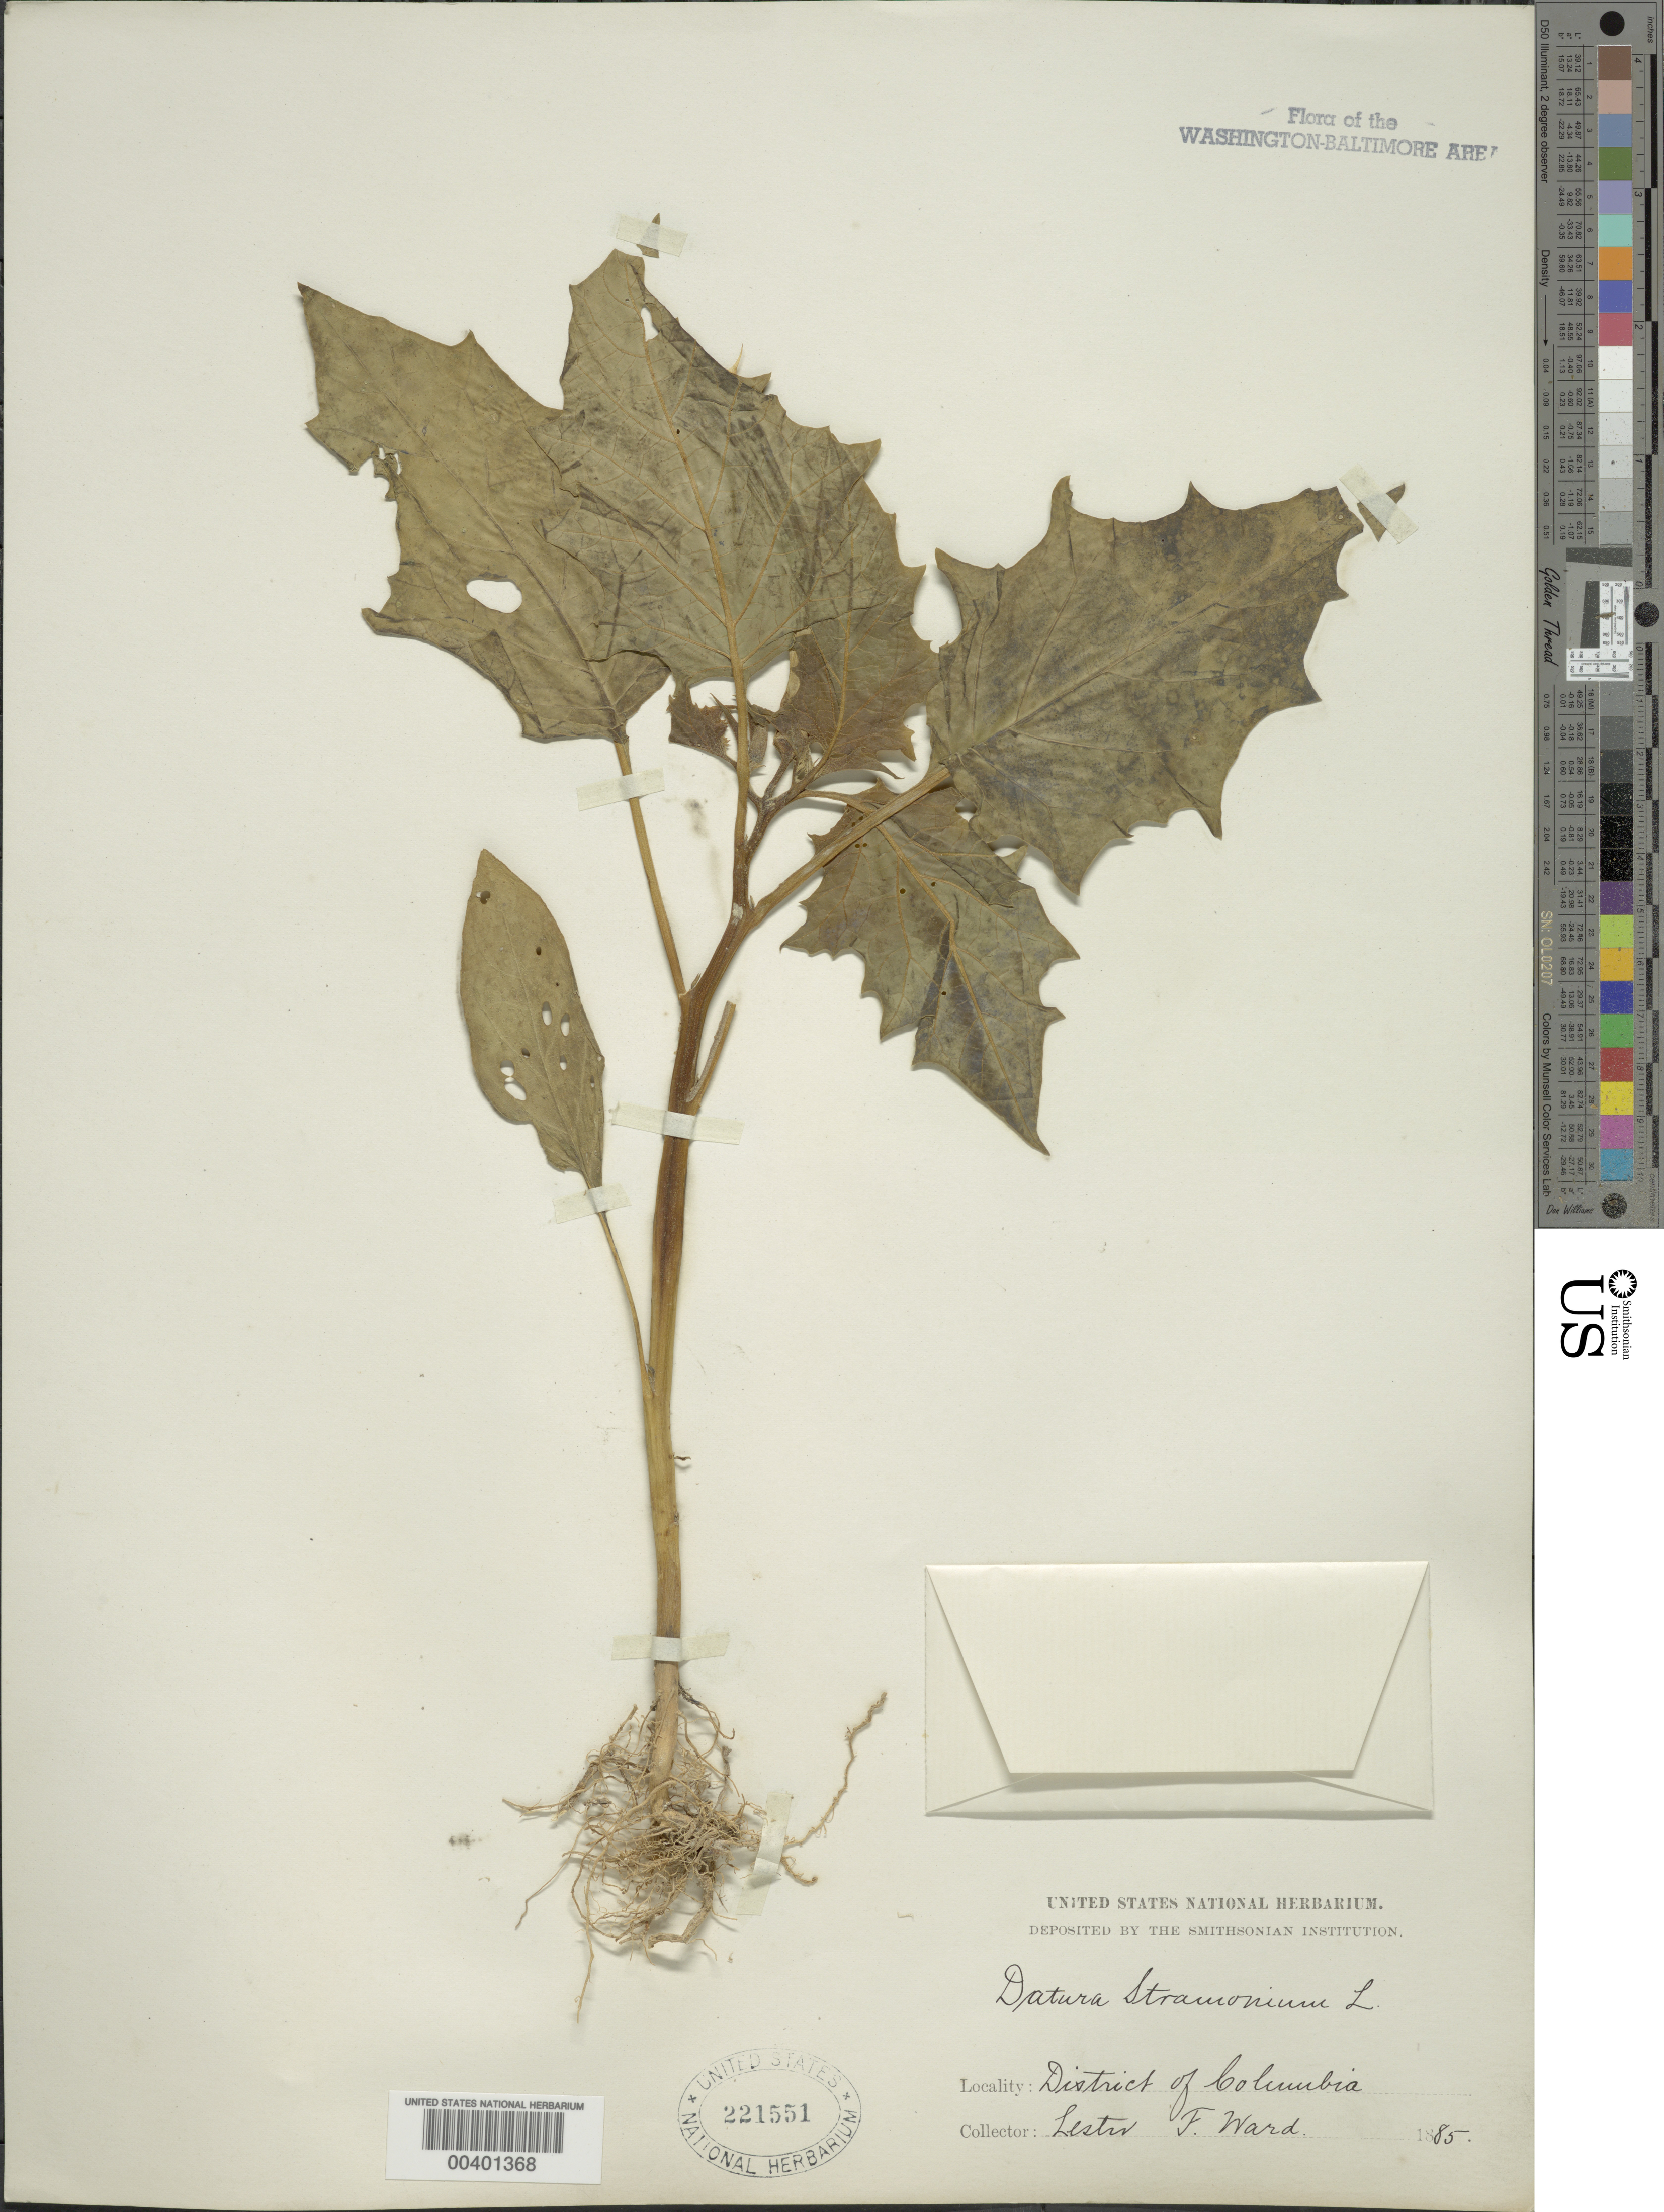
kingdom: Plantae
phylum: Tracheophyta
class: Magnoliopsida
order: Solanales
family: Solanaceae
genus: Datura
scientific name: Datura stramonium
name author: L.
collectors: L. F. Ward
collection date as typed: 1885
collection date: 1885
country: United States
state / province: District of Columbia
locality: Washington, D.C.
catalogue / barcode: US 221551